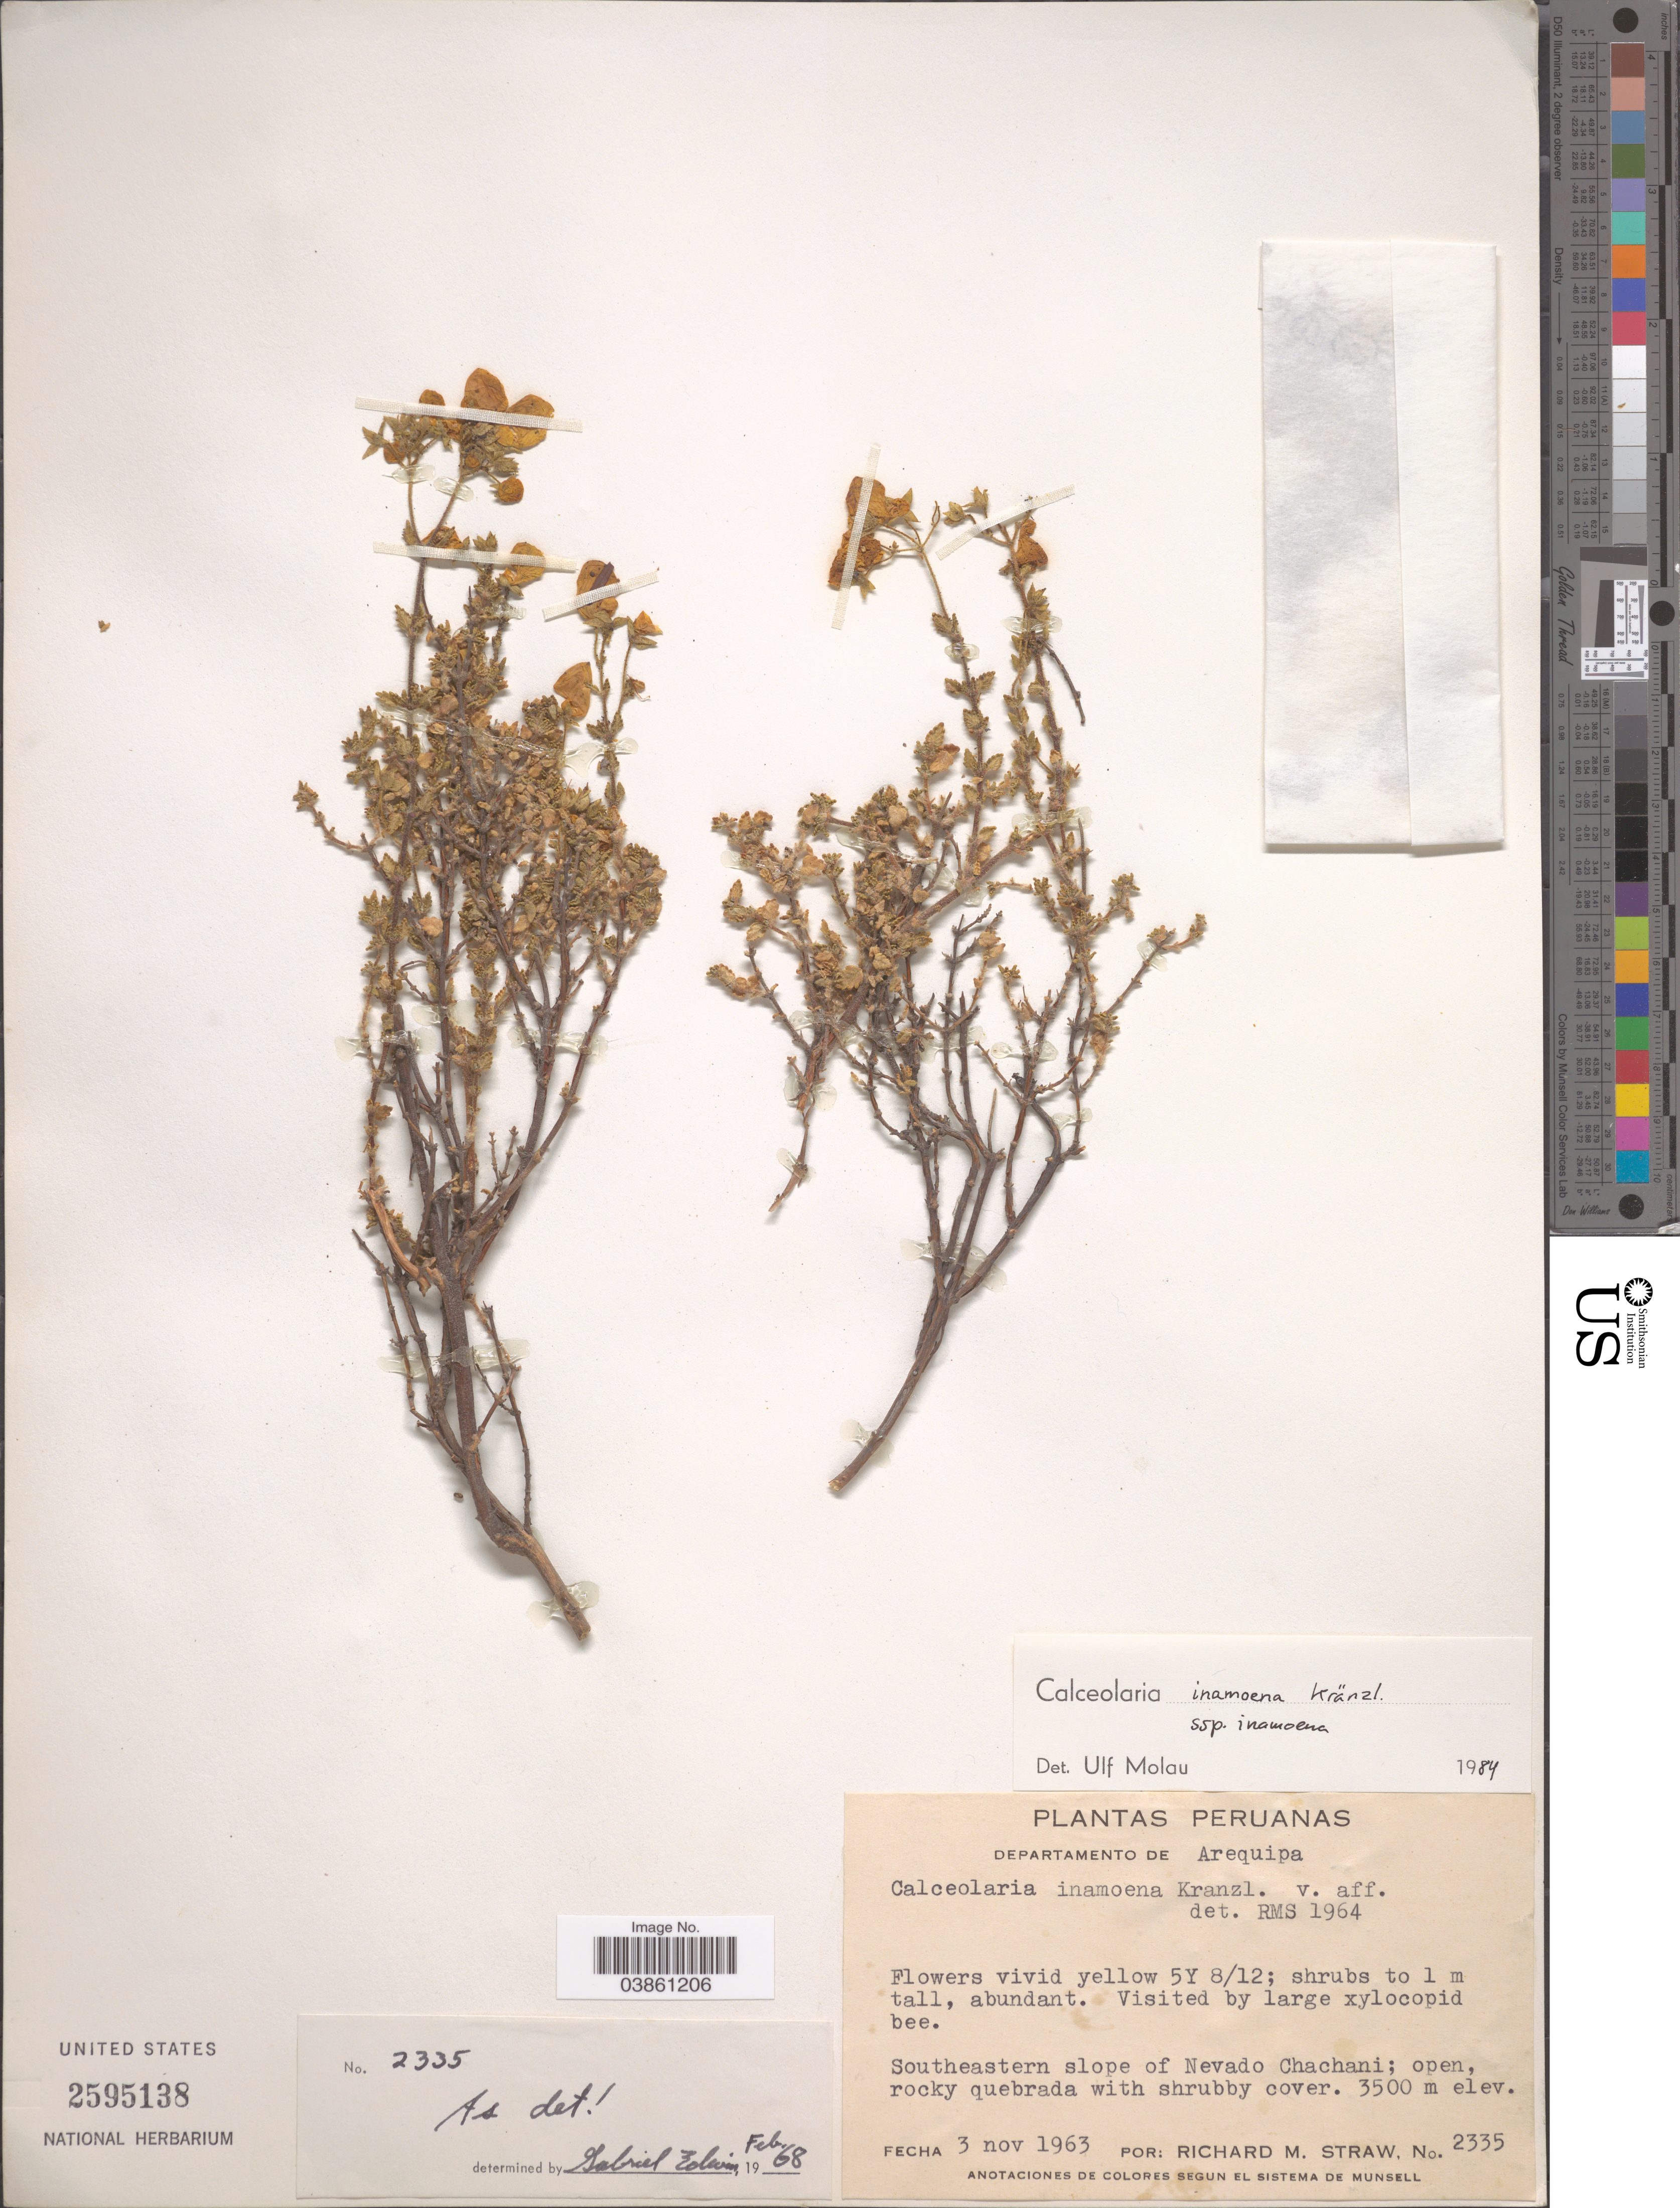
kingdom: Plantae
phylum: Tracheophyta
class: Magnoliopsida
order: Lamiales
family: Calceolariaceae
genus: Calceolaria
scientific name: Calceolaria inamoena subsp. inamoena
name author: Kraenzl.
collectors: R. M. Straw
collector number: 2335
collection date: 1963-11-03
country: Peru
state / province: Arequipa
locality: Departamento de Arequipa. Southeastern slope of Nevado Chachani; open, rocky quebrada with shrubby cover.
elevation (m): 3500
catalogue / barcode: US 2595138